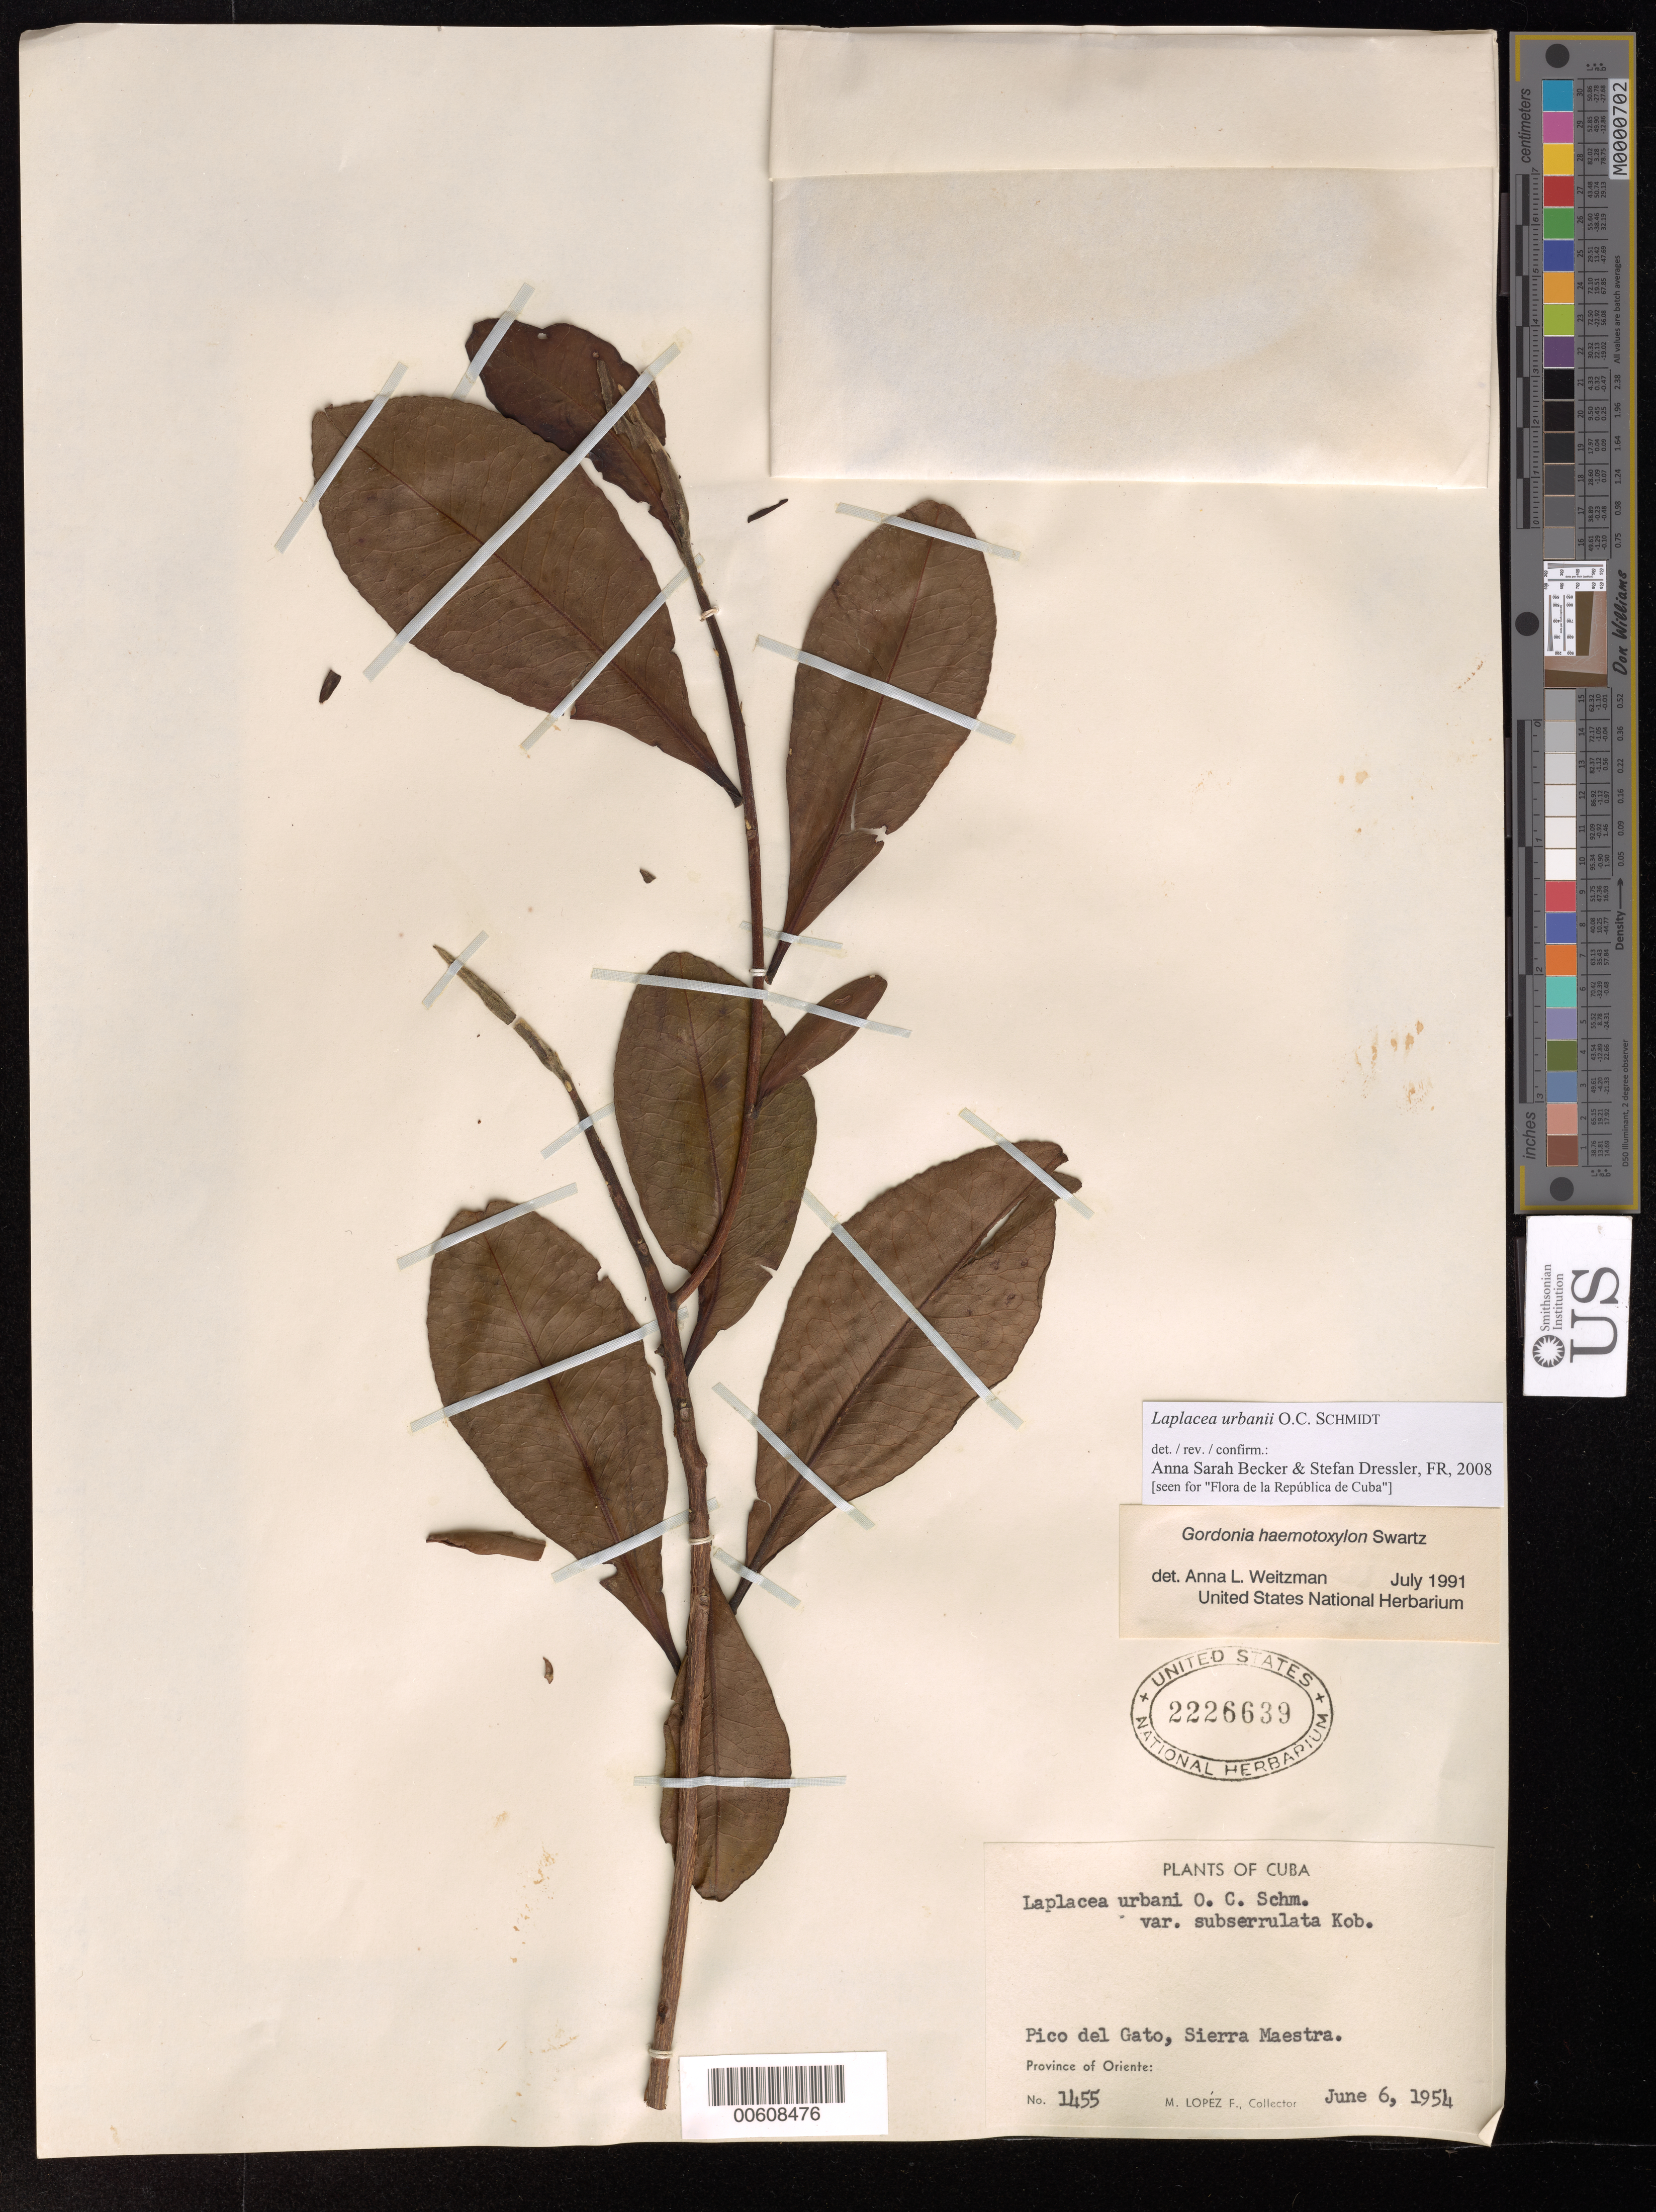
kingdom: Plantae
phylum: Tracheophyta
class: Magnoliopsida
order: Ericales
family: Theaceae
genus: Laplacea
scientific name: Laplacea urbani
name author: O.C. Schmidt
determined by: Becker, Anna S.; Dressler, S.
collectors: M. Lopéz-F.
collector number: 1455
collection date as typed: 6 Jun 1954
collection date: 1954-06-06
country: Cuba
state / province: Oriente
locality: Pico del Gato, Sierra Maestra.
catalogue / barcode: US 2226639